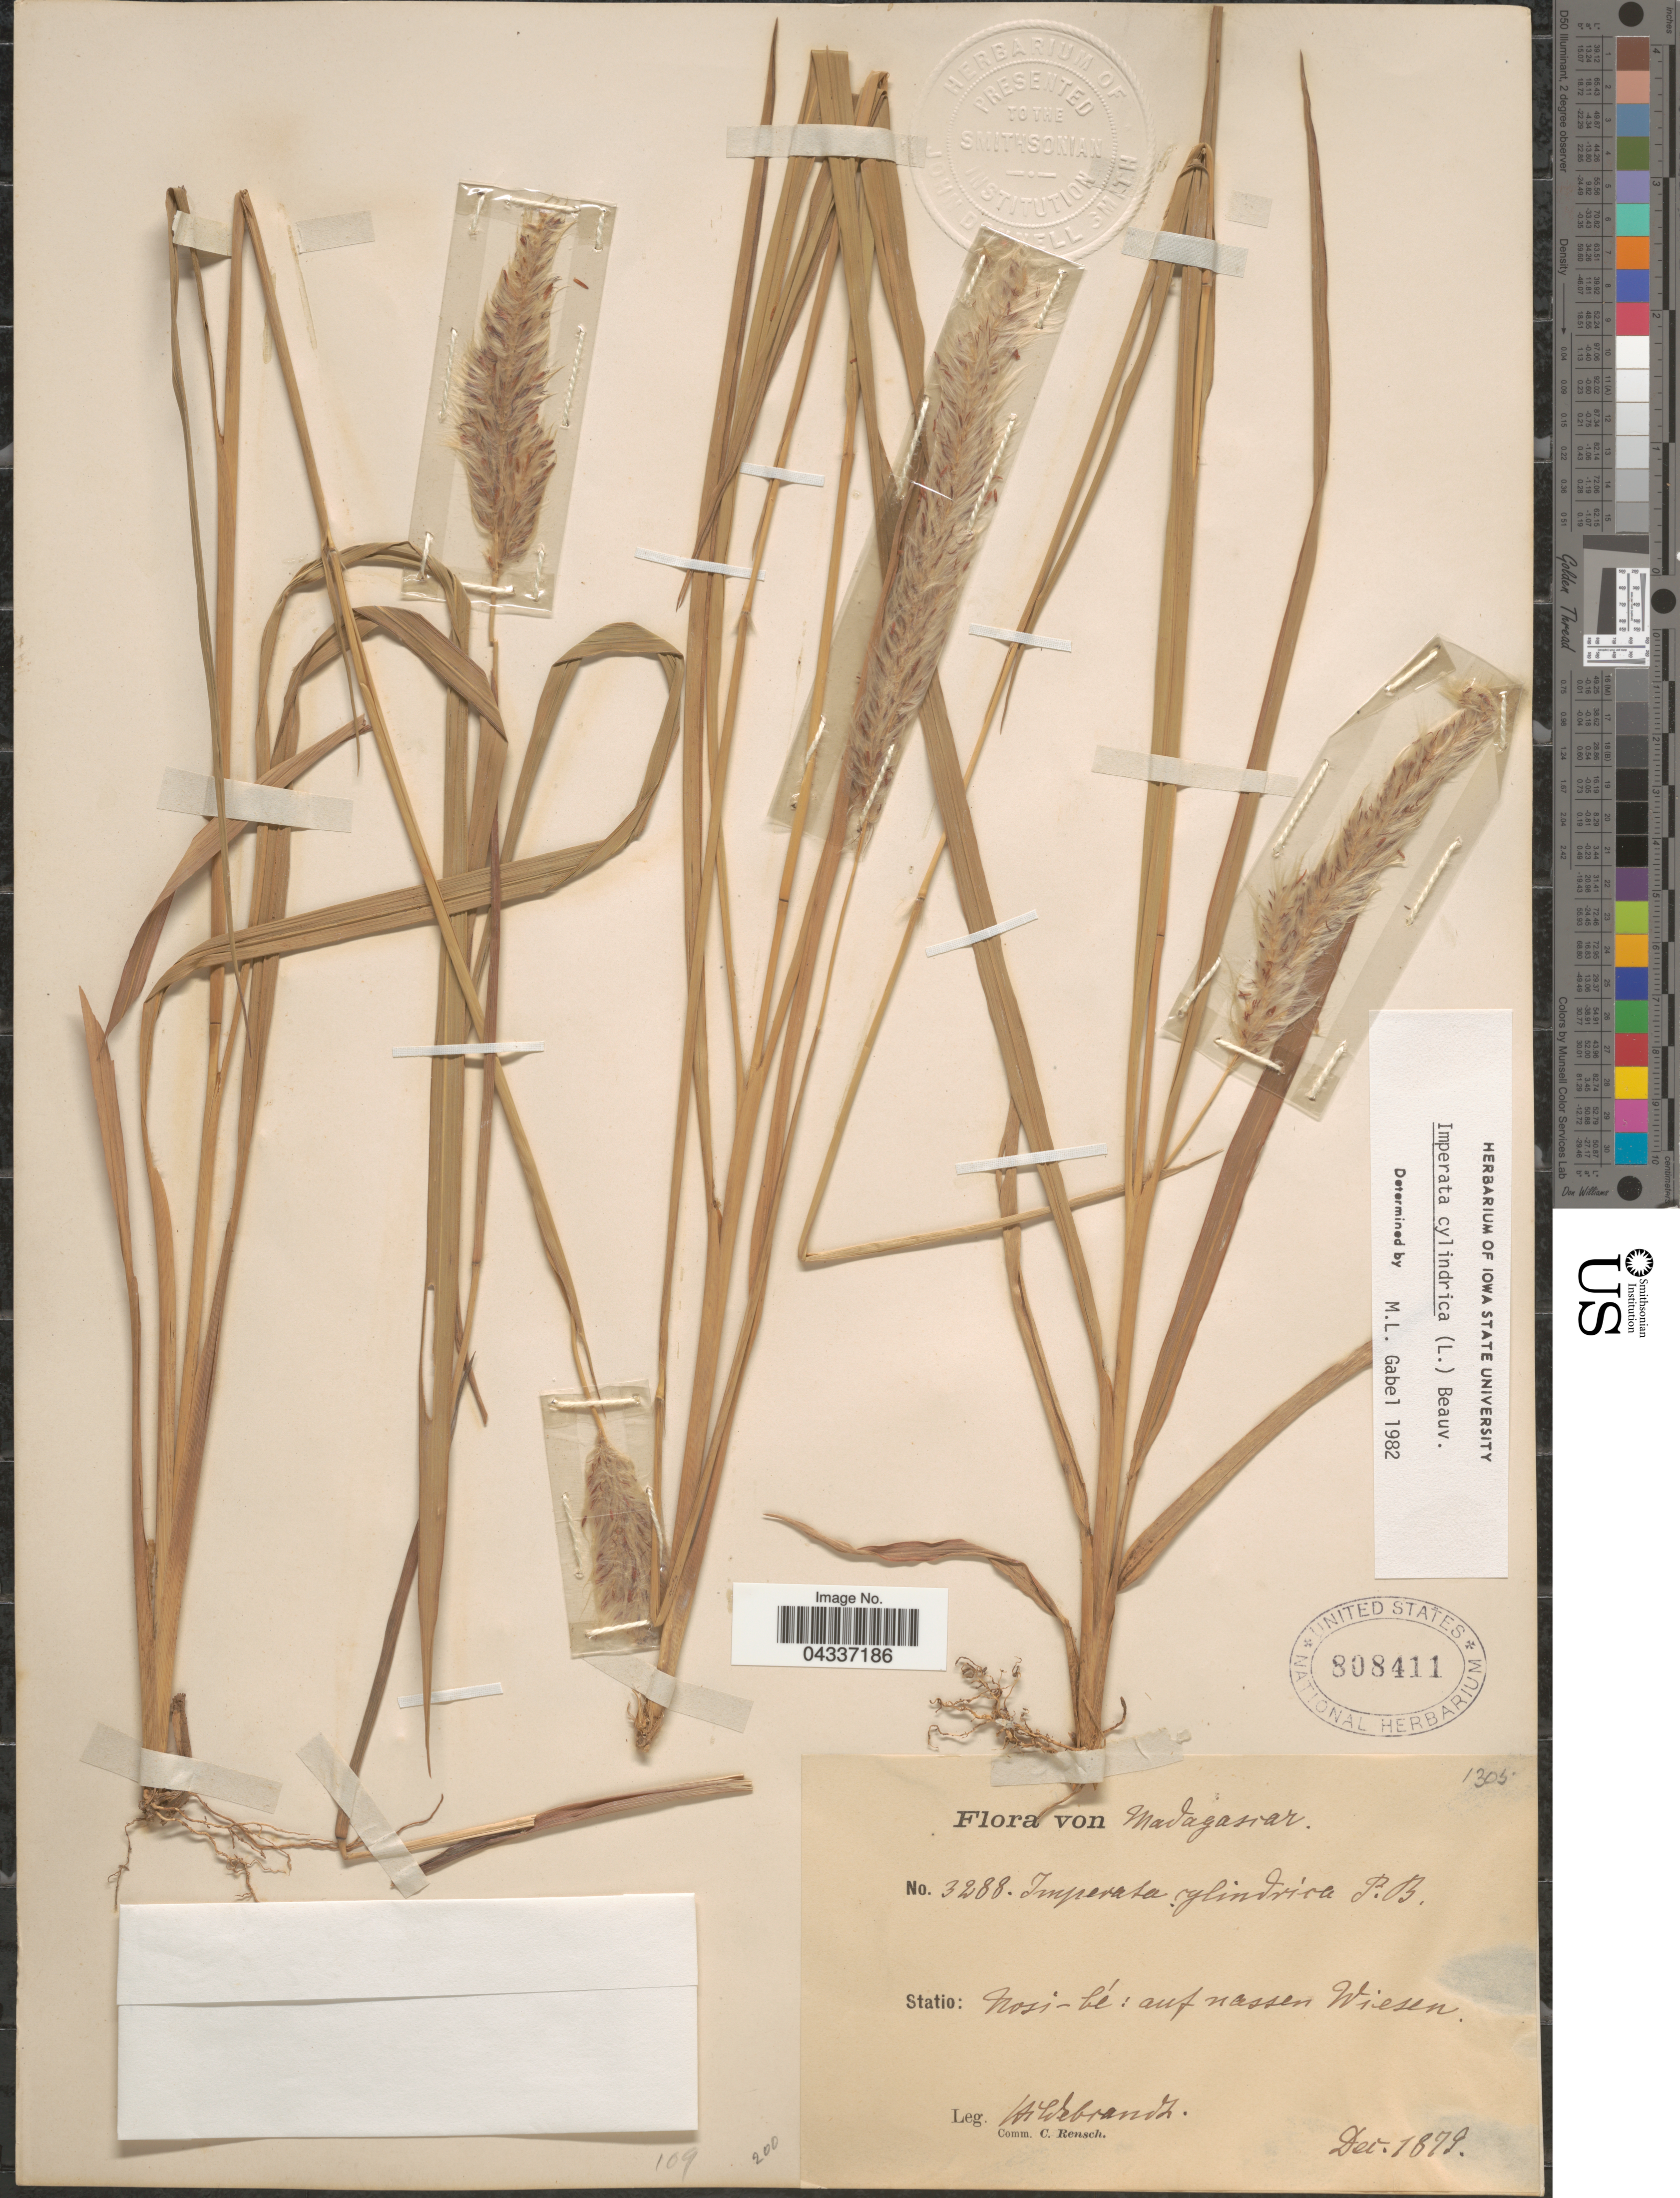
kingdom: Plantae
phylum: Tracheophyta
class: Liliopsida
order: Poales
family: Poaceae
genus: Imperata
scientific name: Imperata cylindrica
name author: (L.) P. Beauv.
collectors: J. Hildebrandt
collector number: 3288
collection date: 1879-12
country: Madagascar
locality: Statio: Nosi-bé: auf nassen Wiesen.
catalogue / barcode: US 808411